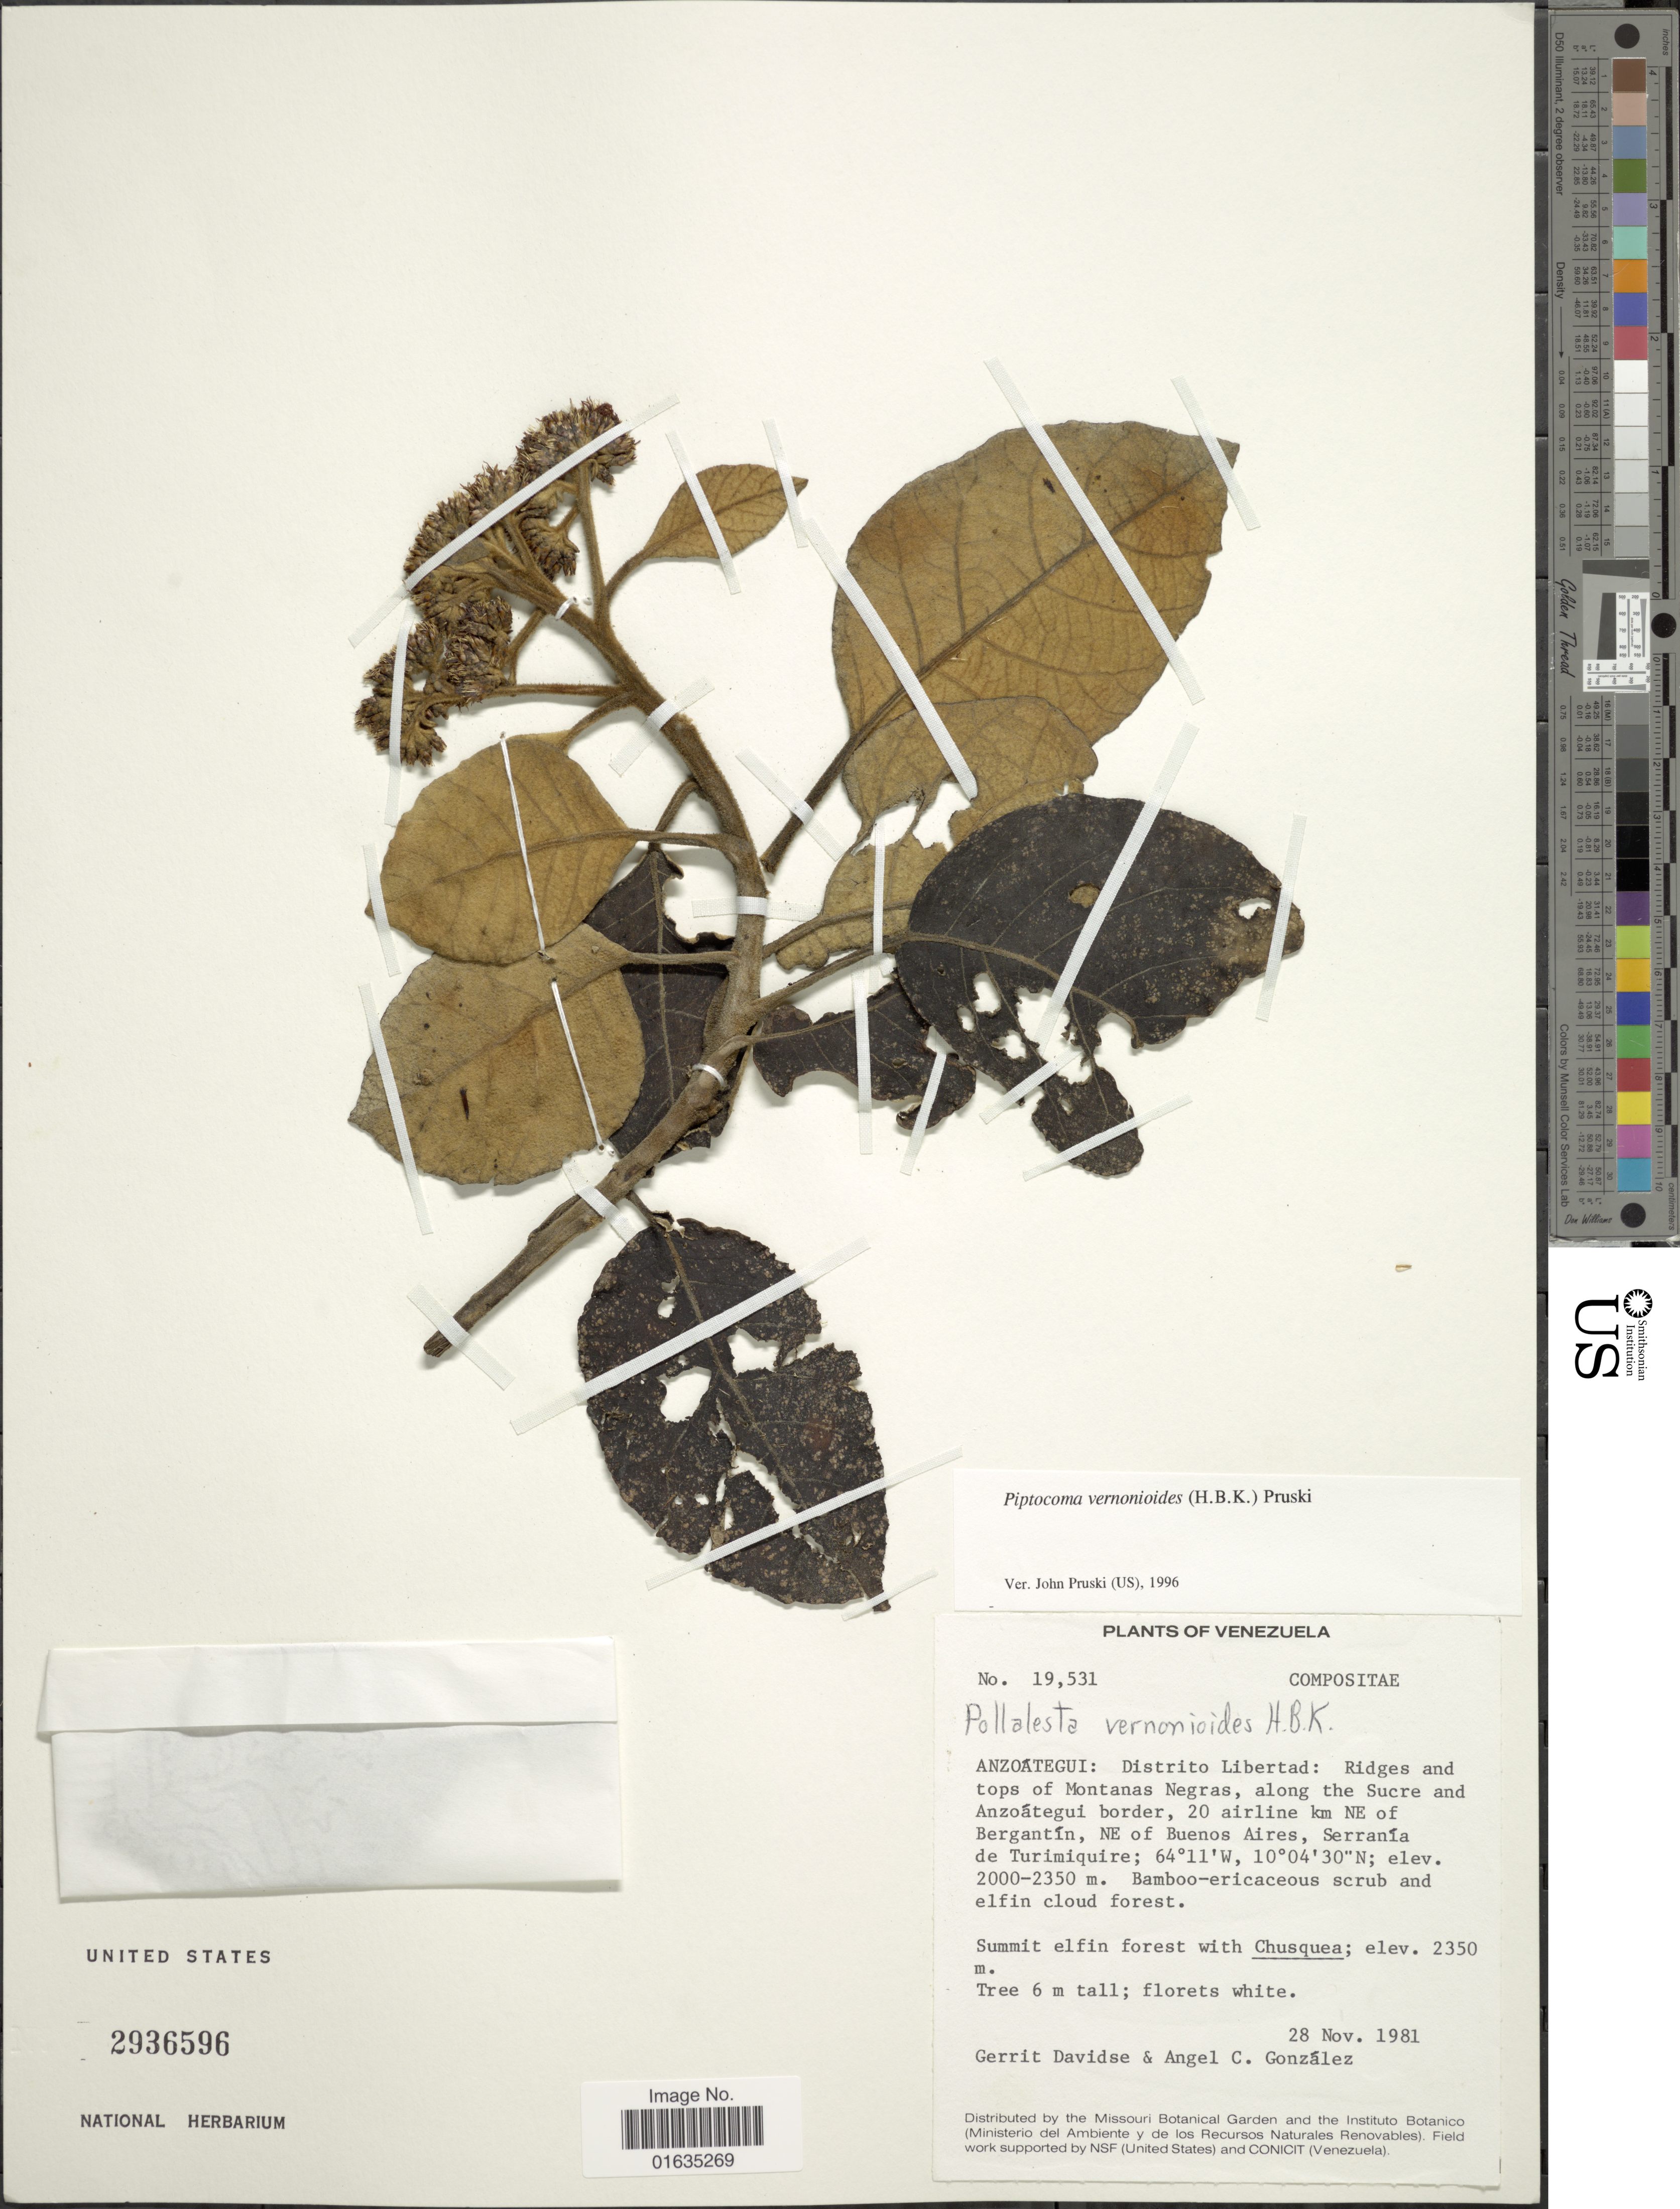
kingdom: Plantae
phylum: Tracheophyta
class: Magnoliopsida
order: Asterales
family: Asteraceae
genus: Piptocoma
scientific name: Piptocoma vernonioides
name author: (Kunth) Pruski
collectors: G. Davidse & A. C. González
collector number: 19531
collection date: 1981-11-28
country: Venezuela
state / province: Anzoategui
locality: Distrito Libertad, ridges and tops of Montanas Negras, along the Sucre and Anzoategui border, 20 airline km NE of Bergantin, NE of Buenos Aires, Serrania de Turimiquire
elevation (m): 2000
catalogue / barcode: US 2936596